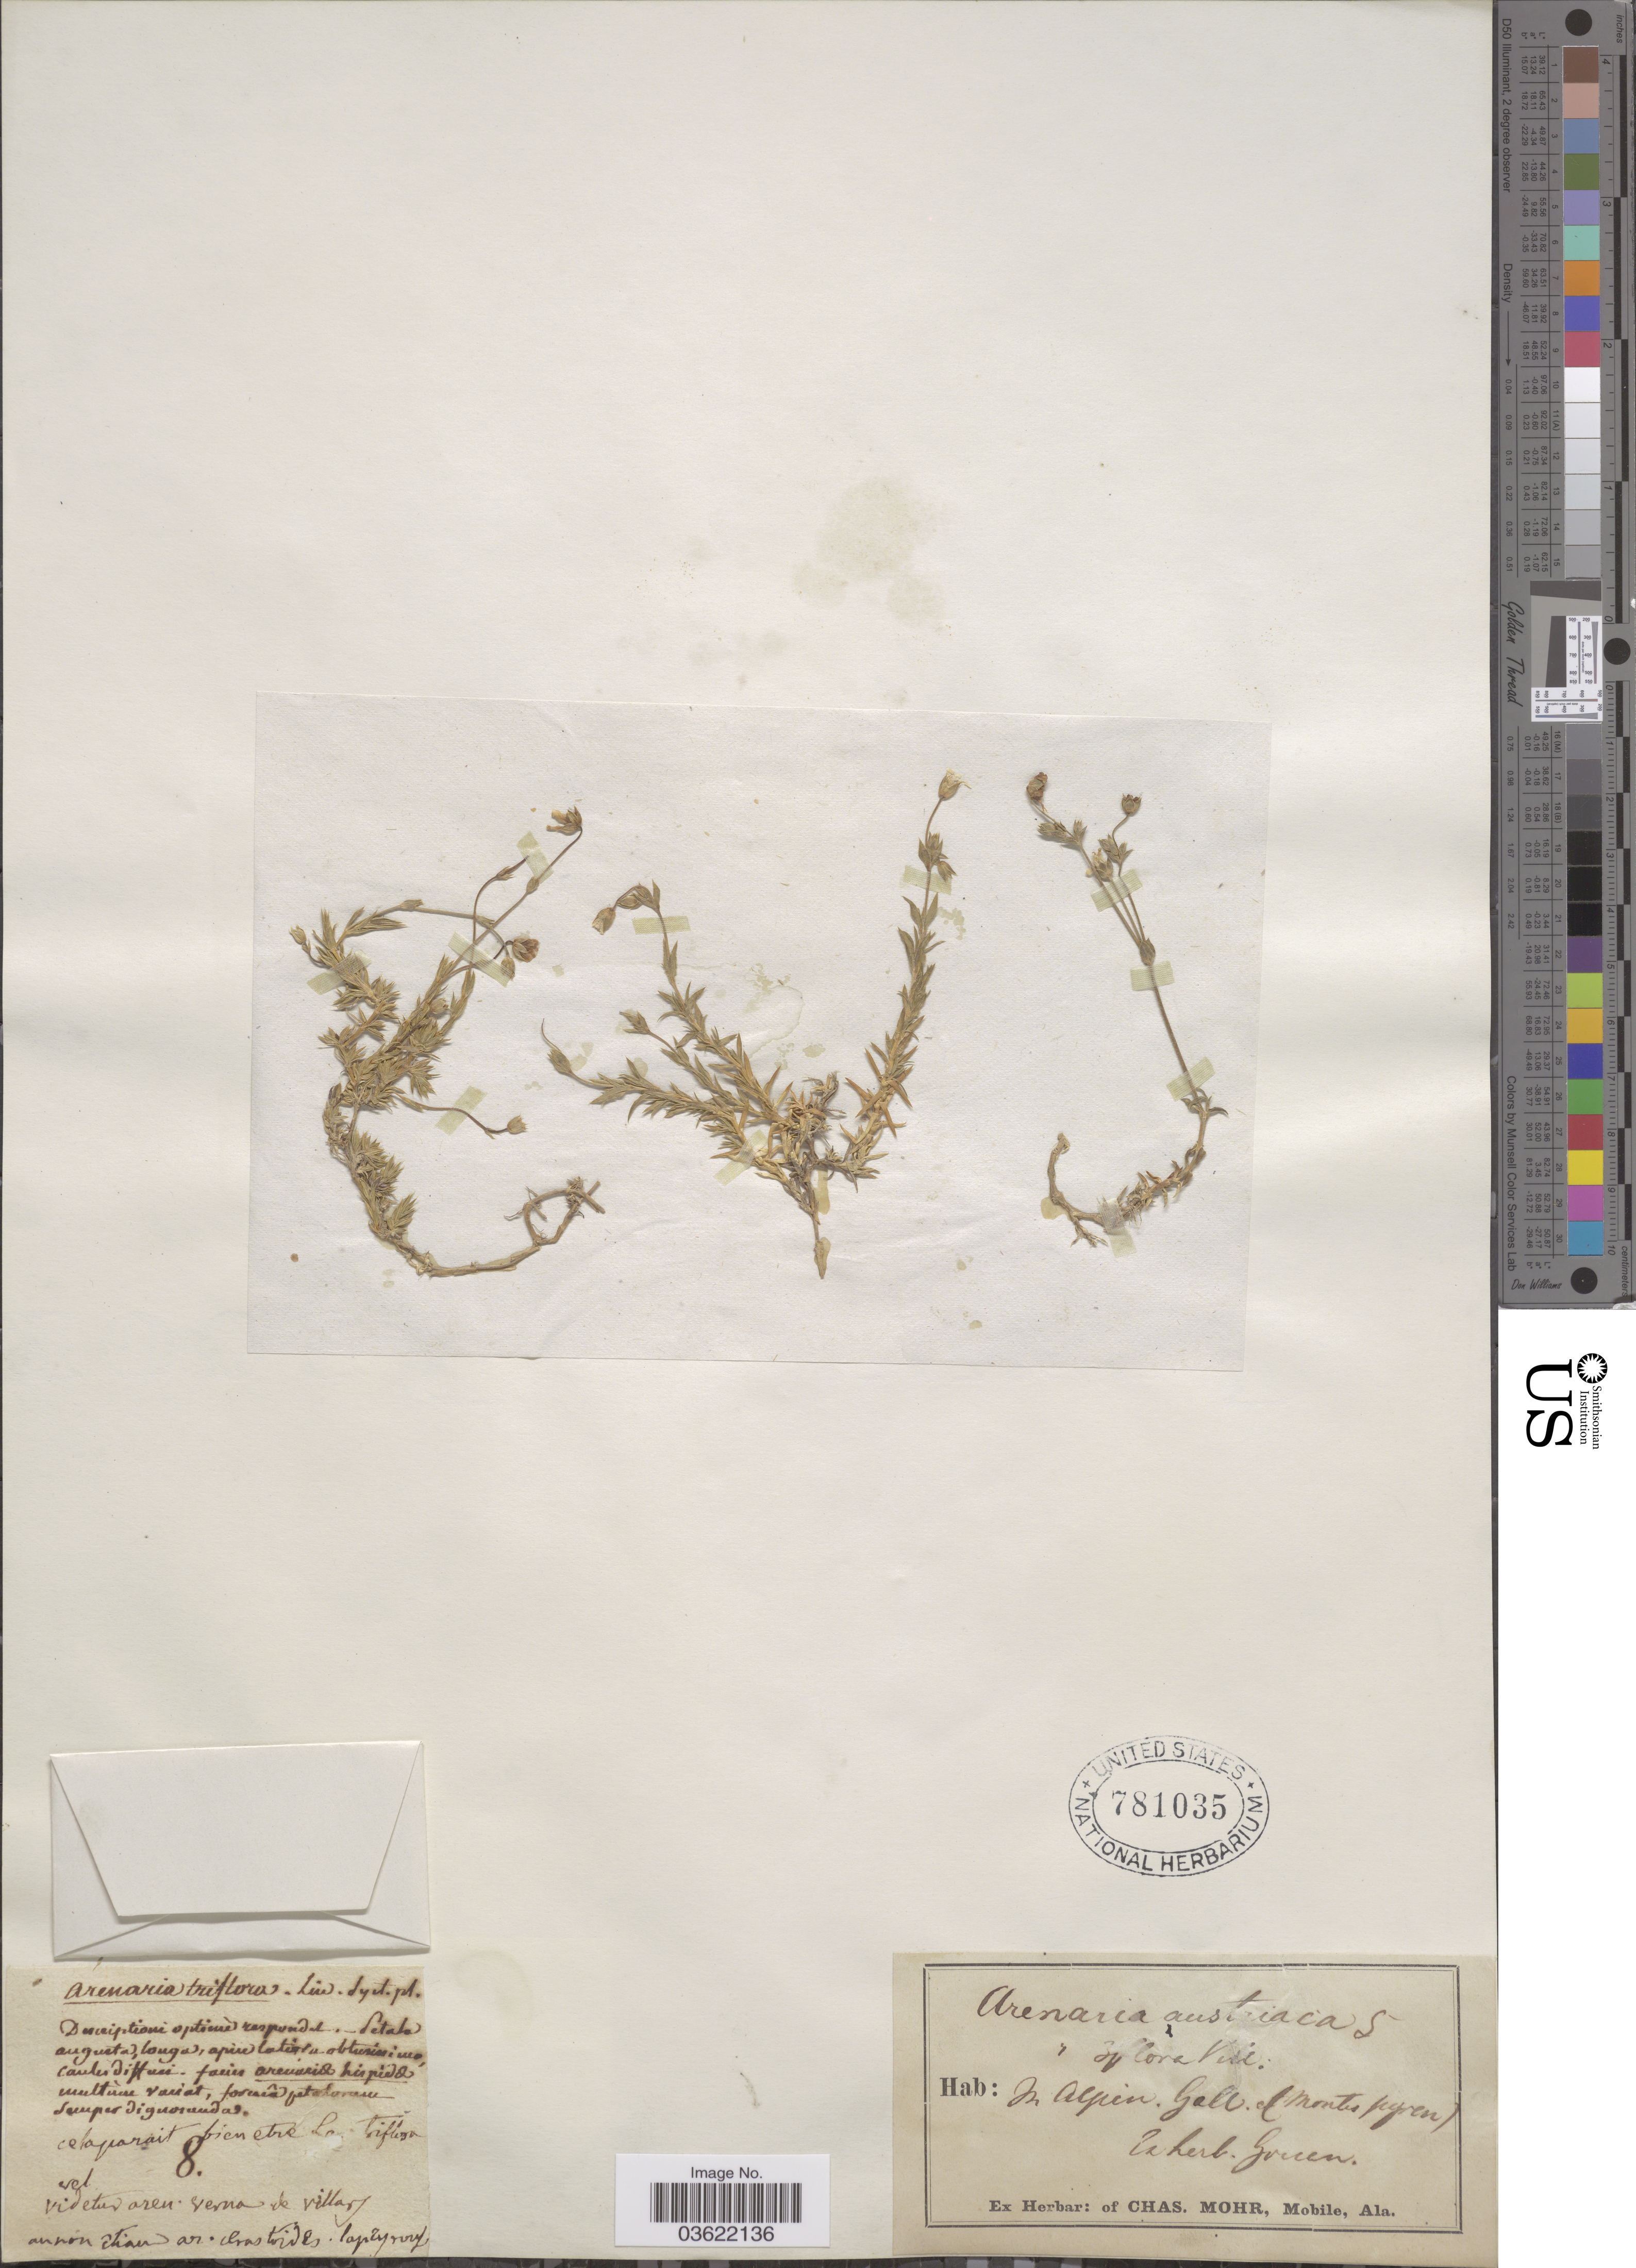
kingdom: Plantae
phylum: Tracheophyta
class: Magnoliopsida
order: Caryophyllales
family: Caryophyllaceae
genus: Arenaria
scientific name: Arenaria austriaca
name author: Jacq.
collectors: Ex herb. Green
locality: In alpin. Gall. et montis pgren. [interpreted]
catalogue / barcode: US 781035